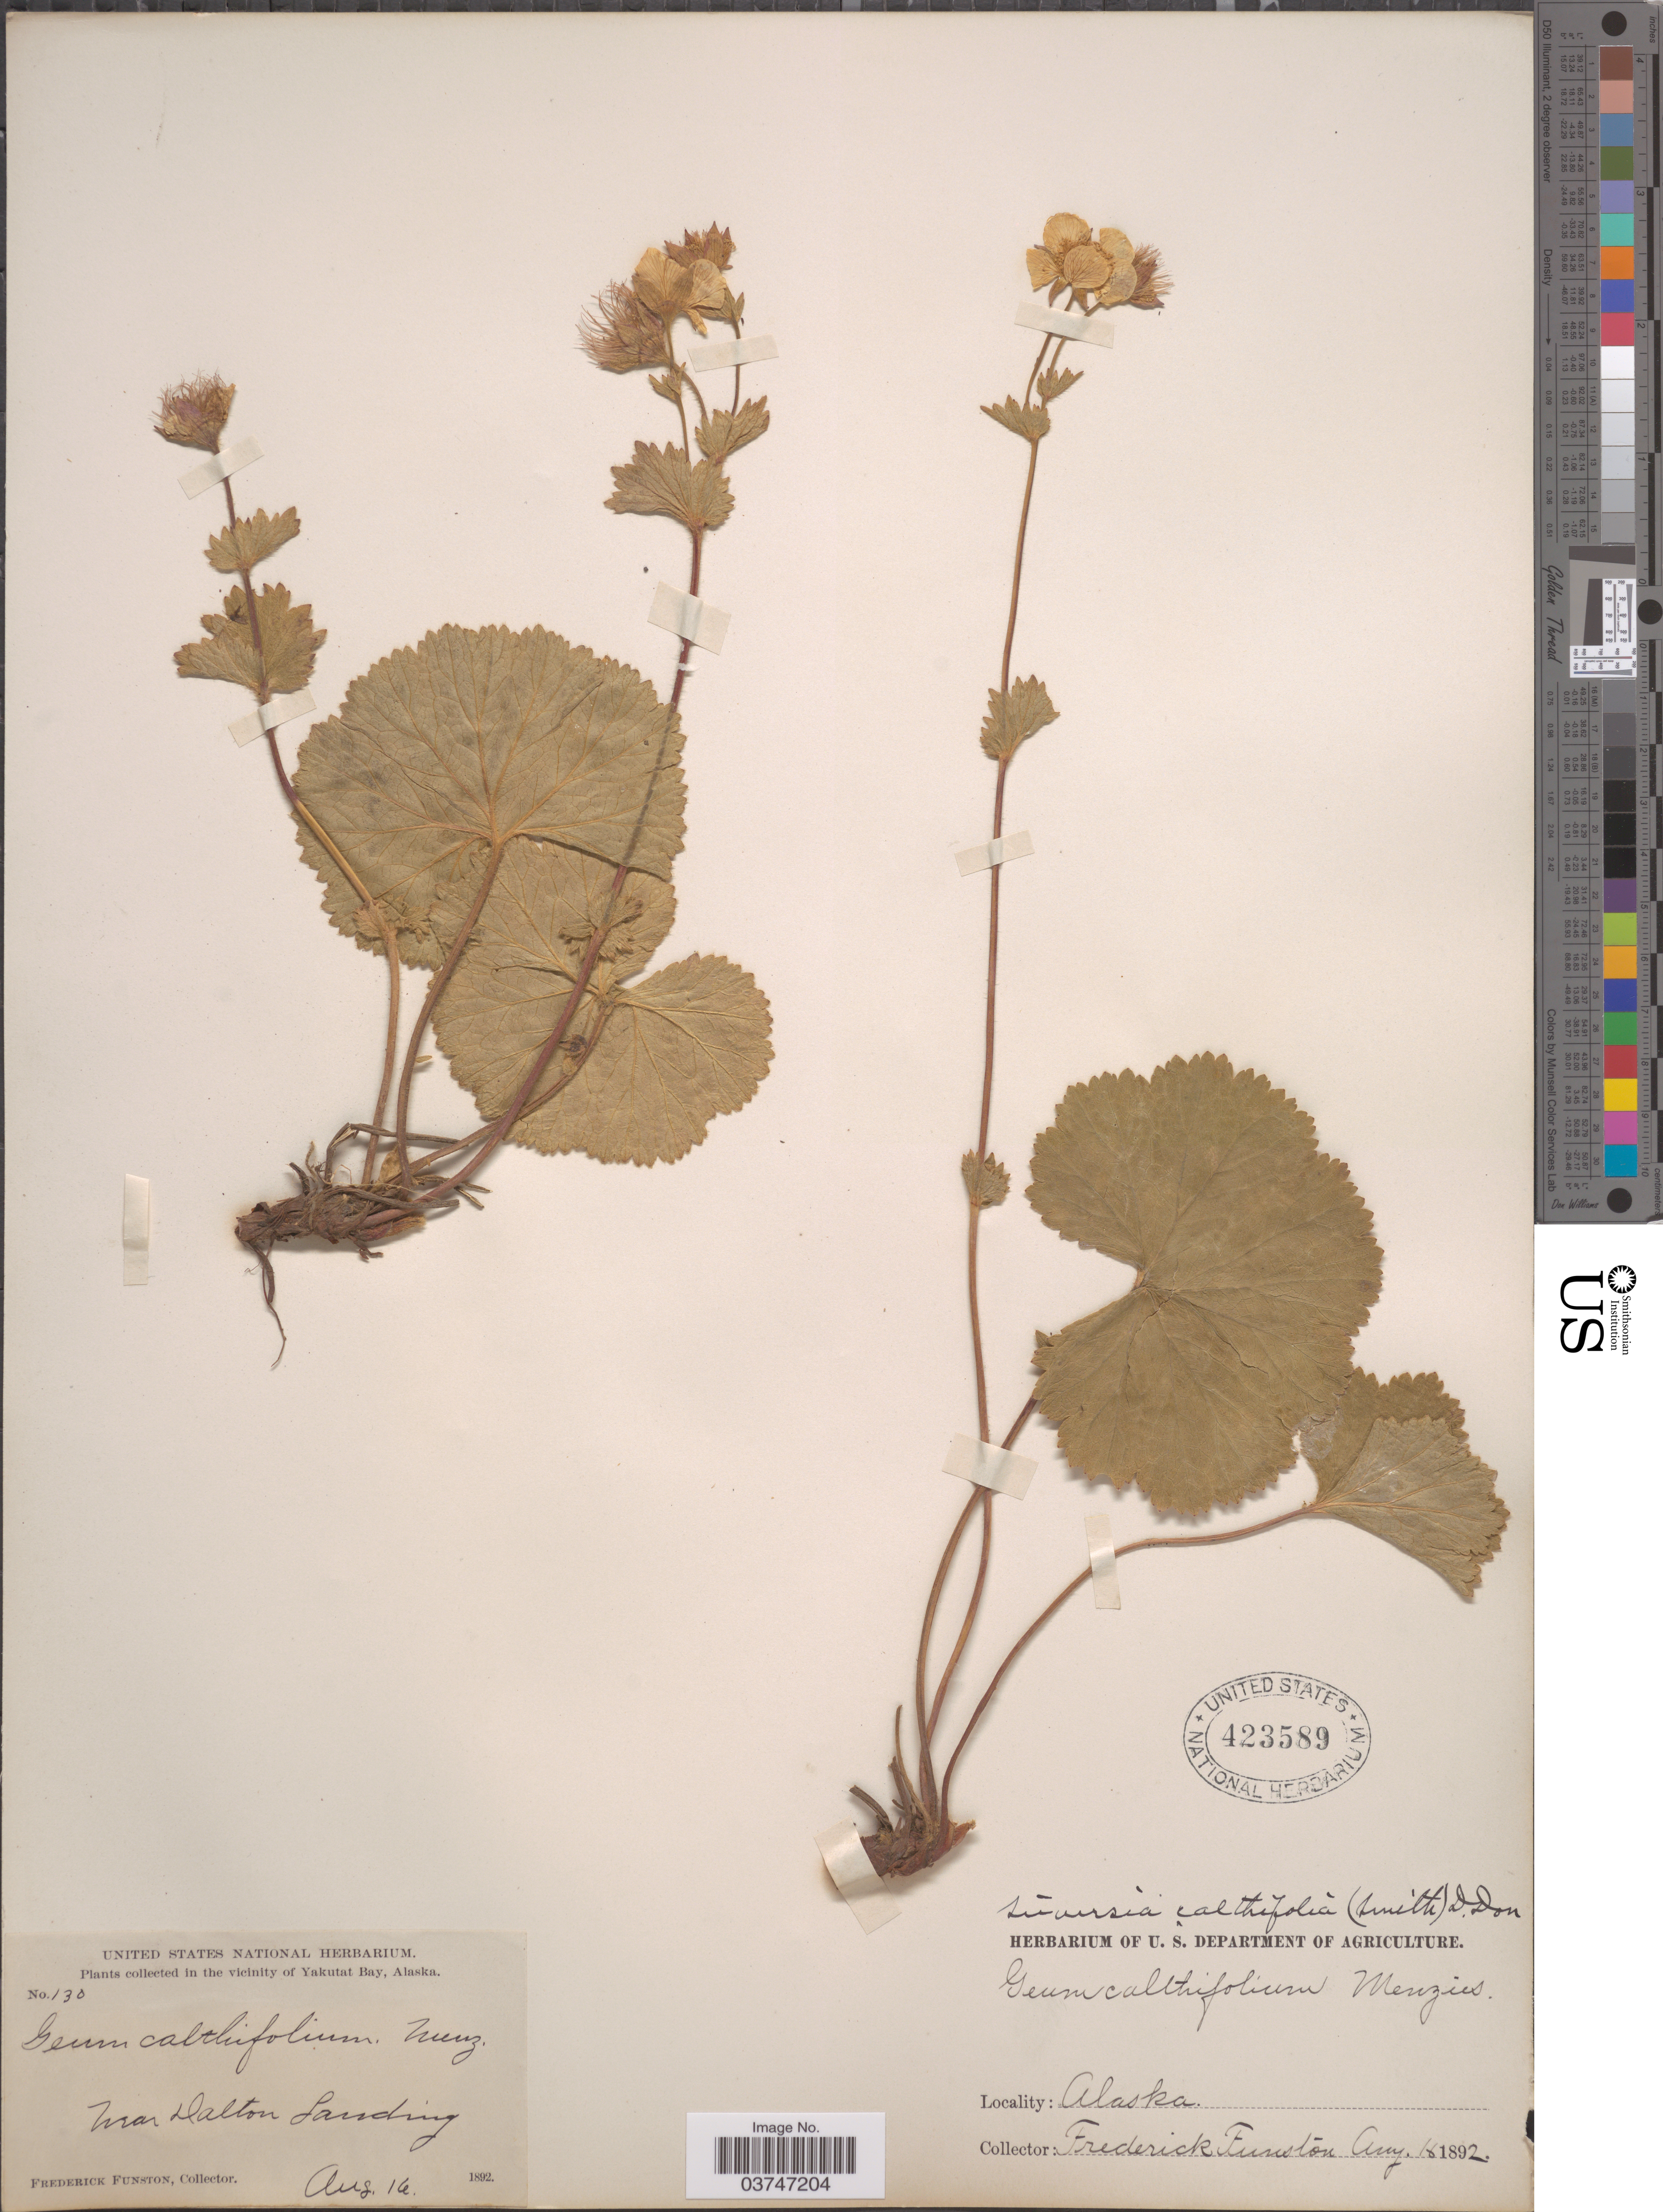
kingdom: Plantae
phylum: Tracheophyta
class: Magnoliopsida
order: Rosales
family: Rosaceae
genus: Geum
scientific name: Geum calthifolium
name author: Menzies ex Sm.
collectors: F. Funston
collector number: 130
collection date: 1892-08-16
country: United States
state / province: Alaska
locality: In the vicinity of Yakutat Bay. Near Dalton Landing.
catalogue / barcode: US 423589